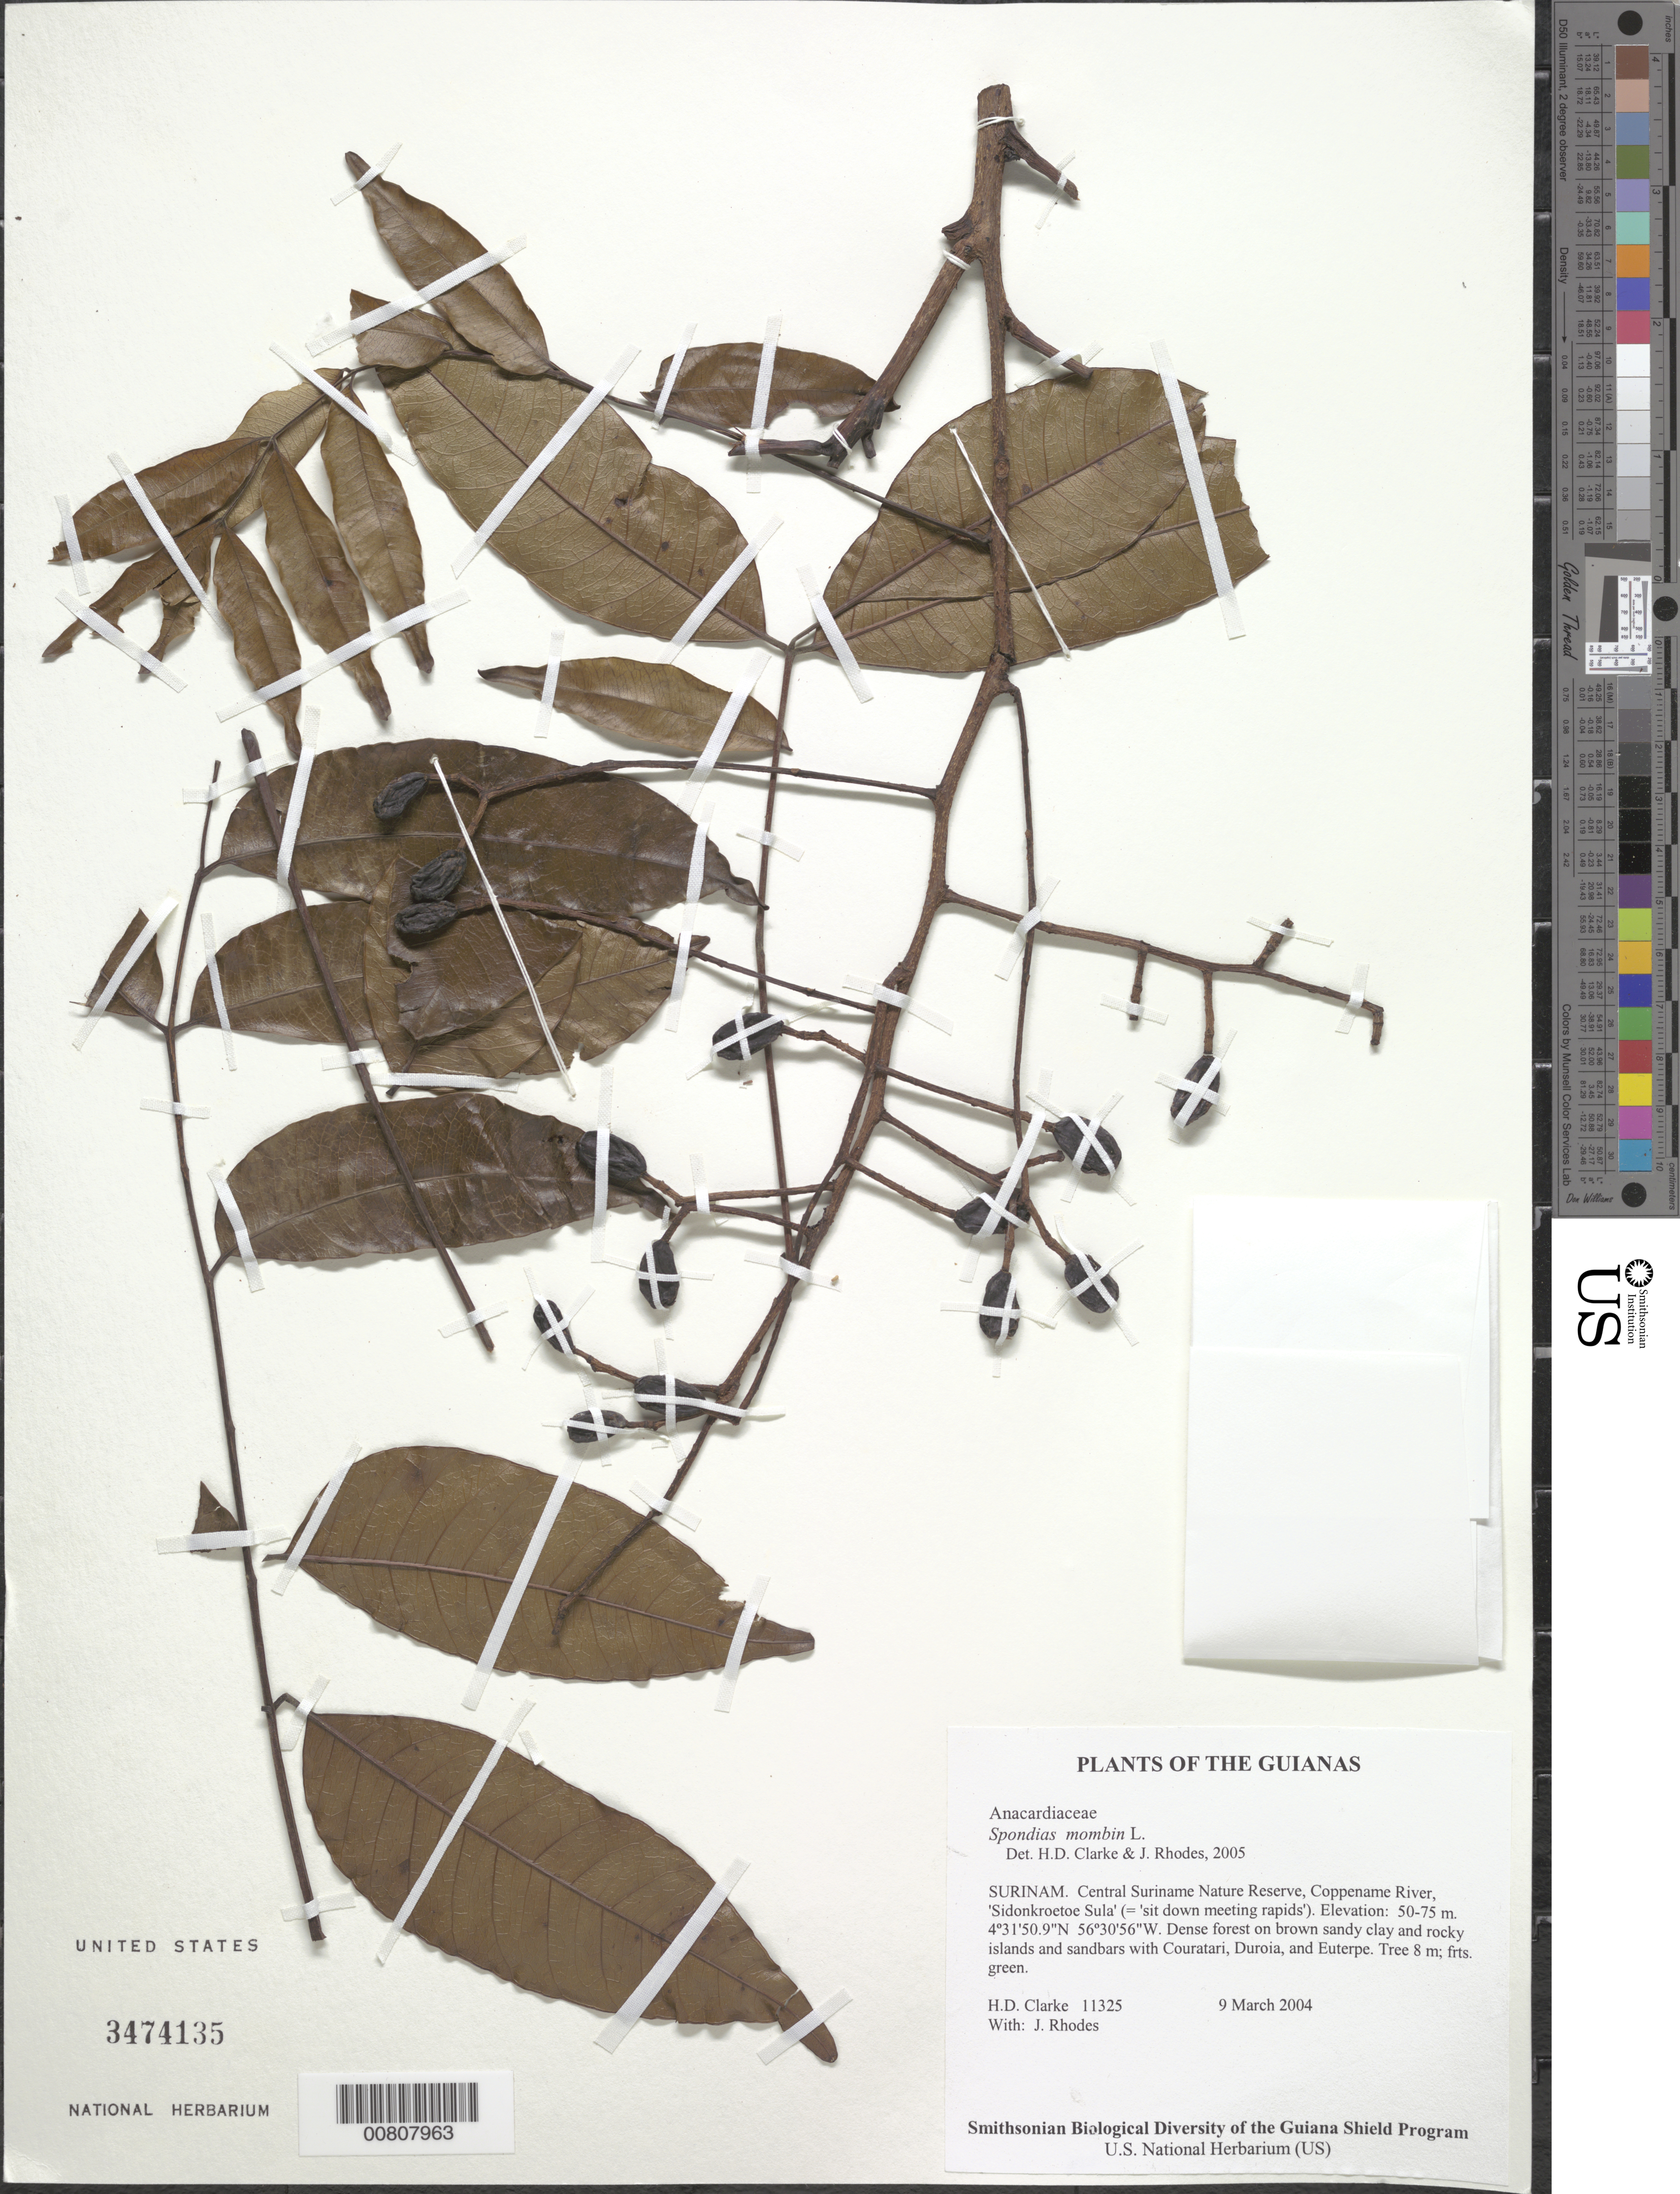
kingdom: Plantae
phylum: Tracheophyta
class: Magnoliopsida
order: Sapindales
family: Anacardiaceae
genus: Spondias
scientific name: Spondias mombin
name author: L.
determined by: Daly, D. C.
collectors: H. D. Clarke & J. Rhodes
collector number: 11325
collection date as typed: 9 March 2004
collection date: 2004-03-09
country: Suriname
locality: Central Suriname Nature Reserve, Coppename River, 'Sidonkroetoe Sula' (= 'sit down meeting rapids')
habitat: Dense forest on brown sandy clay and rocky islands and sandbars with Couratari, Duroia, and Euterpe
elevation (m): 50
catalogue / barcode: US 3474135